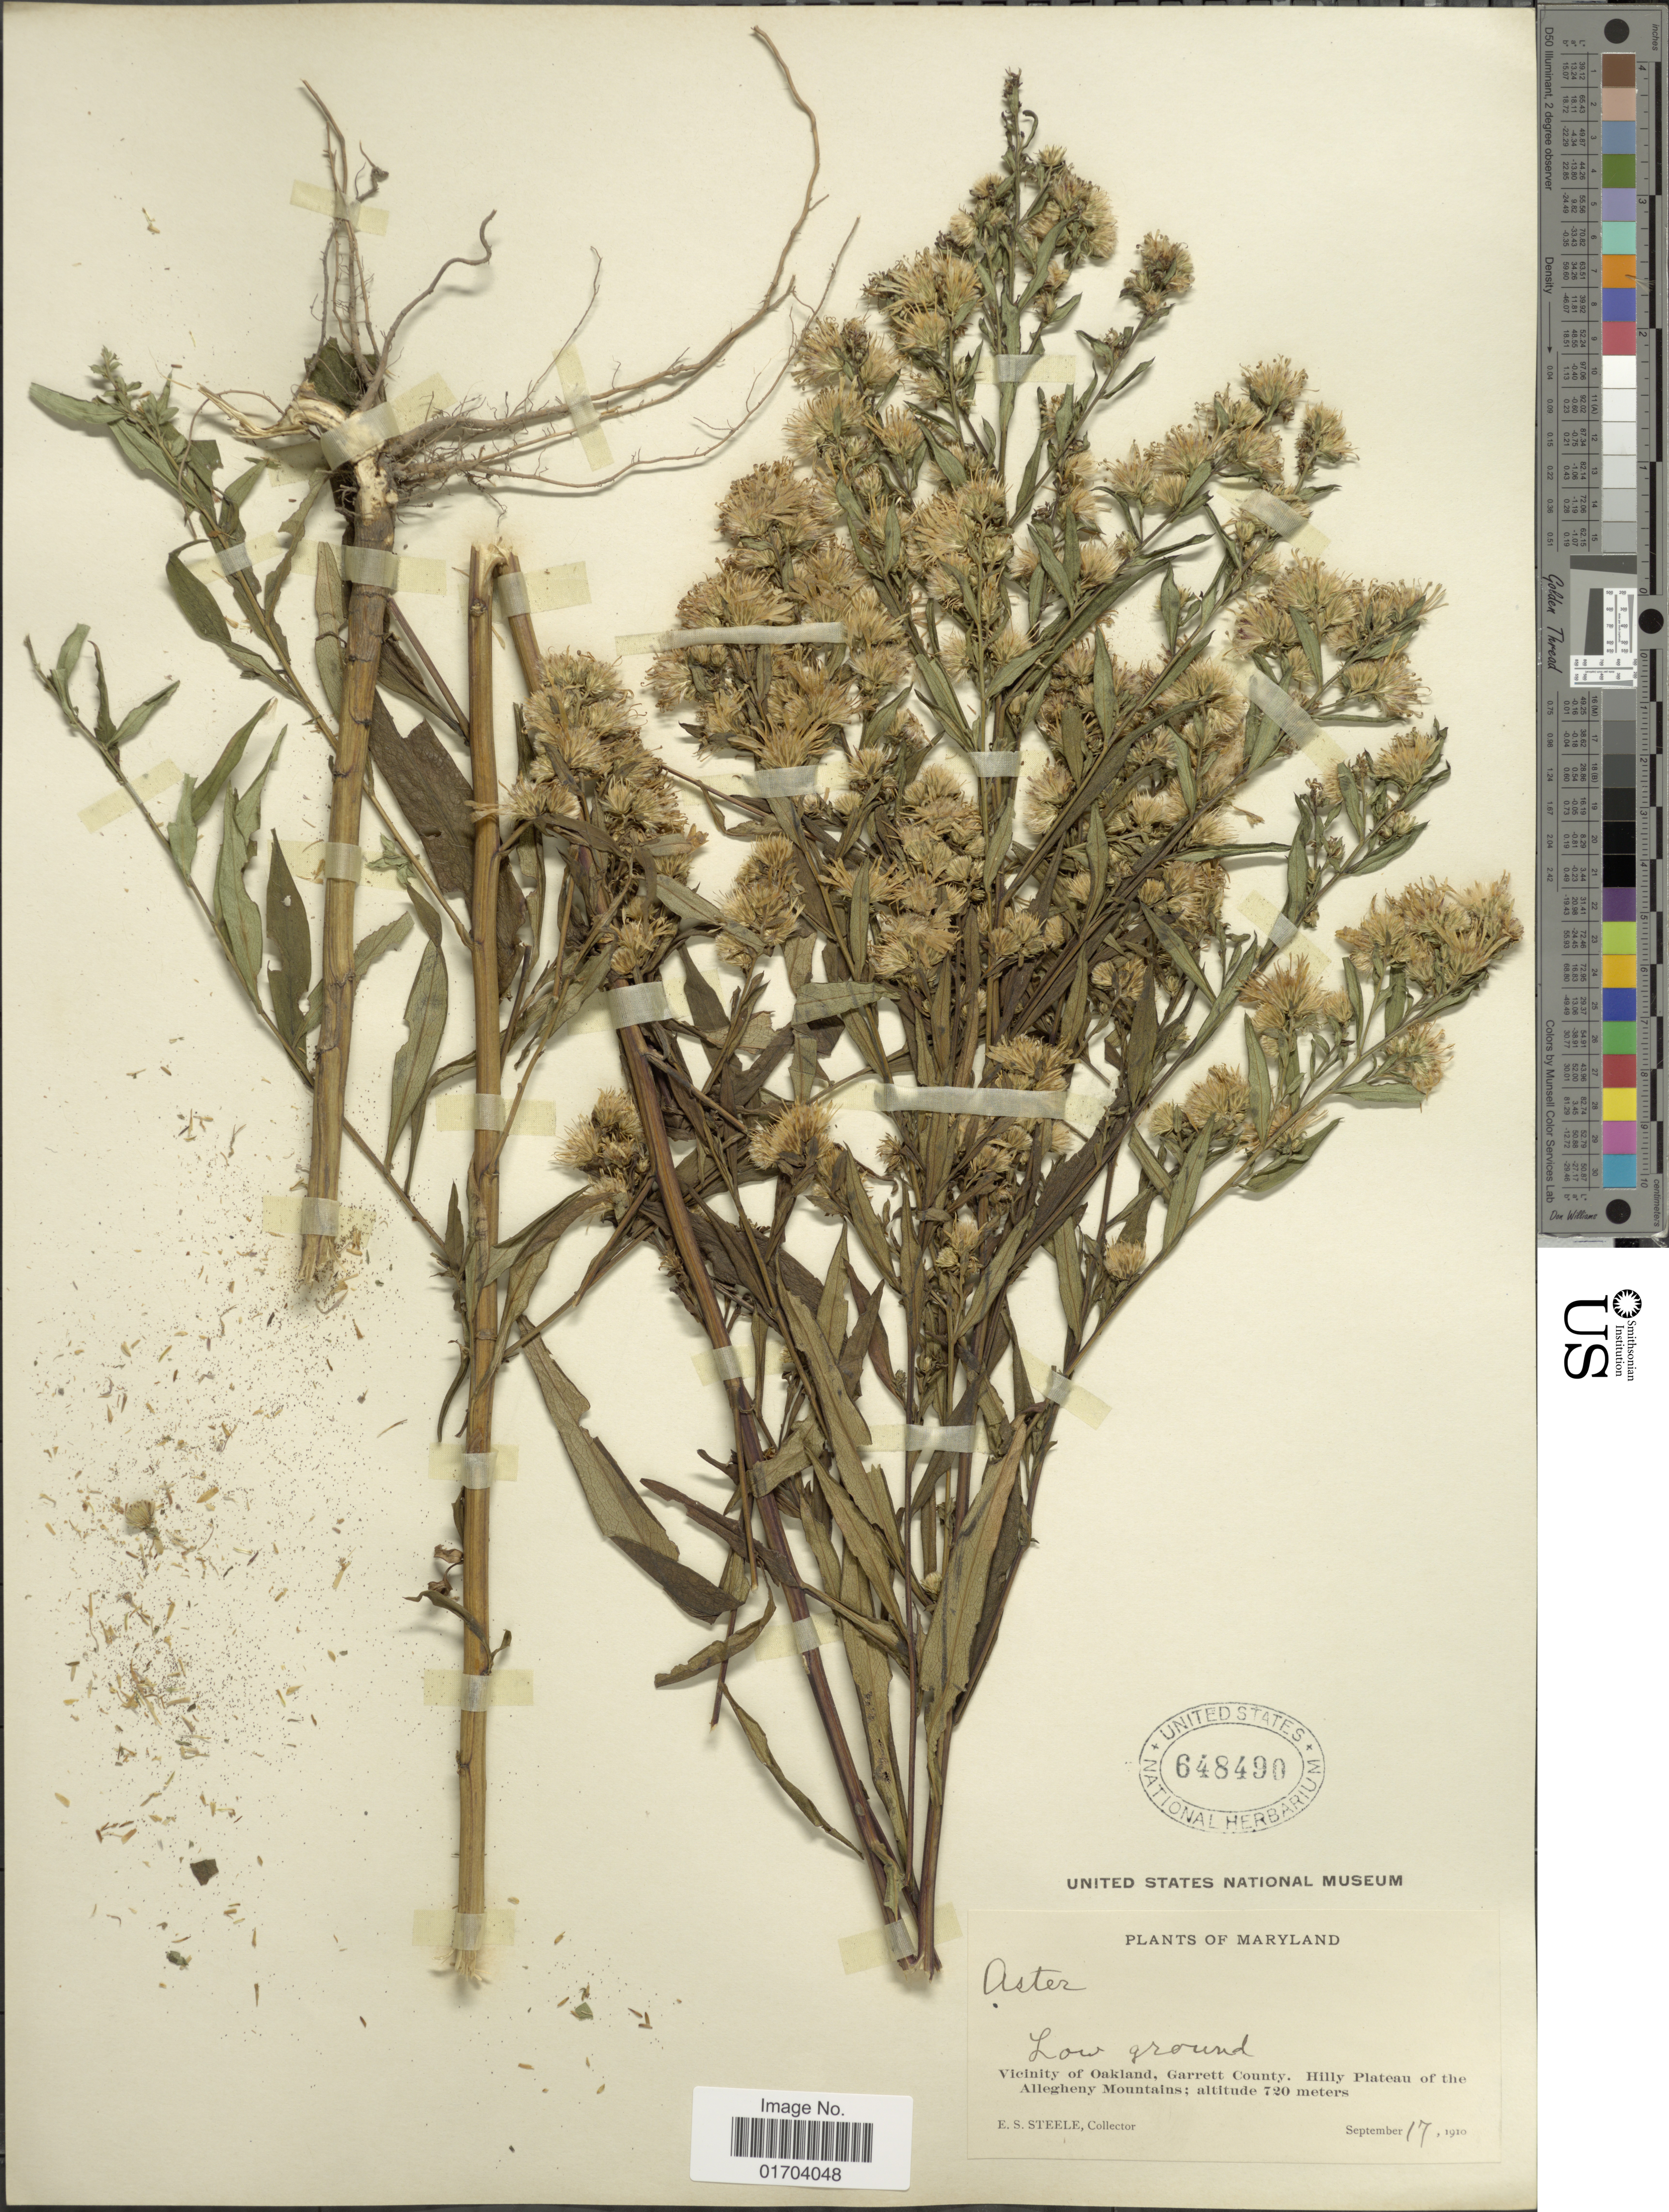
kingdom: Plantae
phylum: Tracheophyta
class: Magnoliopsida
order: Asterales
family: Asteraceae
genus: Aster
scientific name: Aster instabilis E.S. Steele sp. nov. ined.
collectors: E. Steele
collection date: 1910-09-17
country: United States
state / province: Maryland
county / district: Garrett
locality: Low Ground, Vicinity of Oakland, Garrett County. Hilly Plateau of the Allegheny Mountains.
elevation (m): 720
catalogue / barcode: US 648490